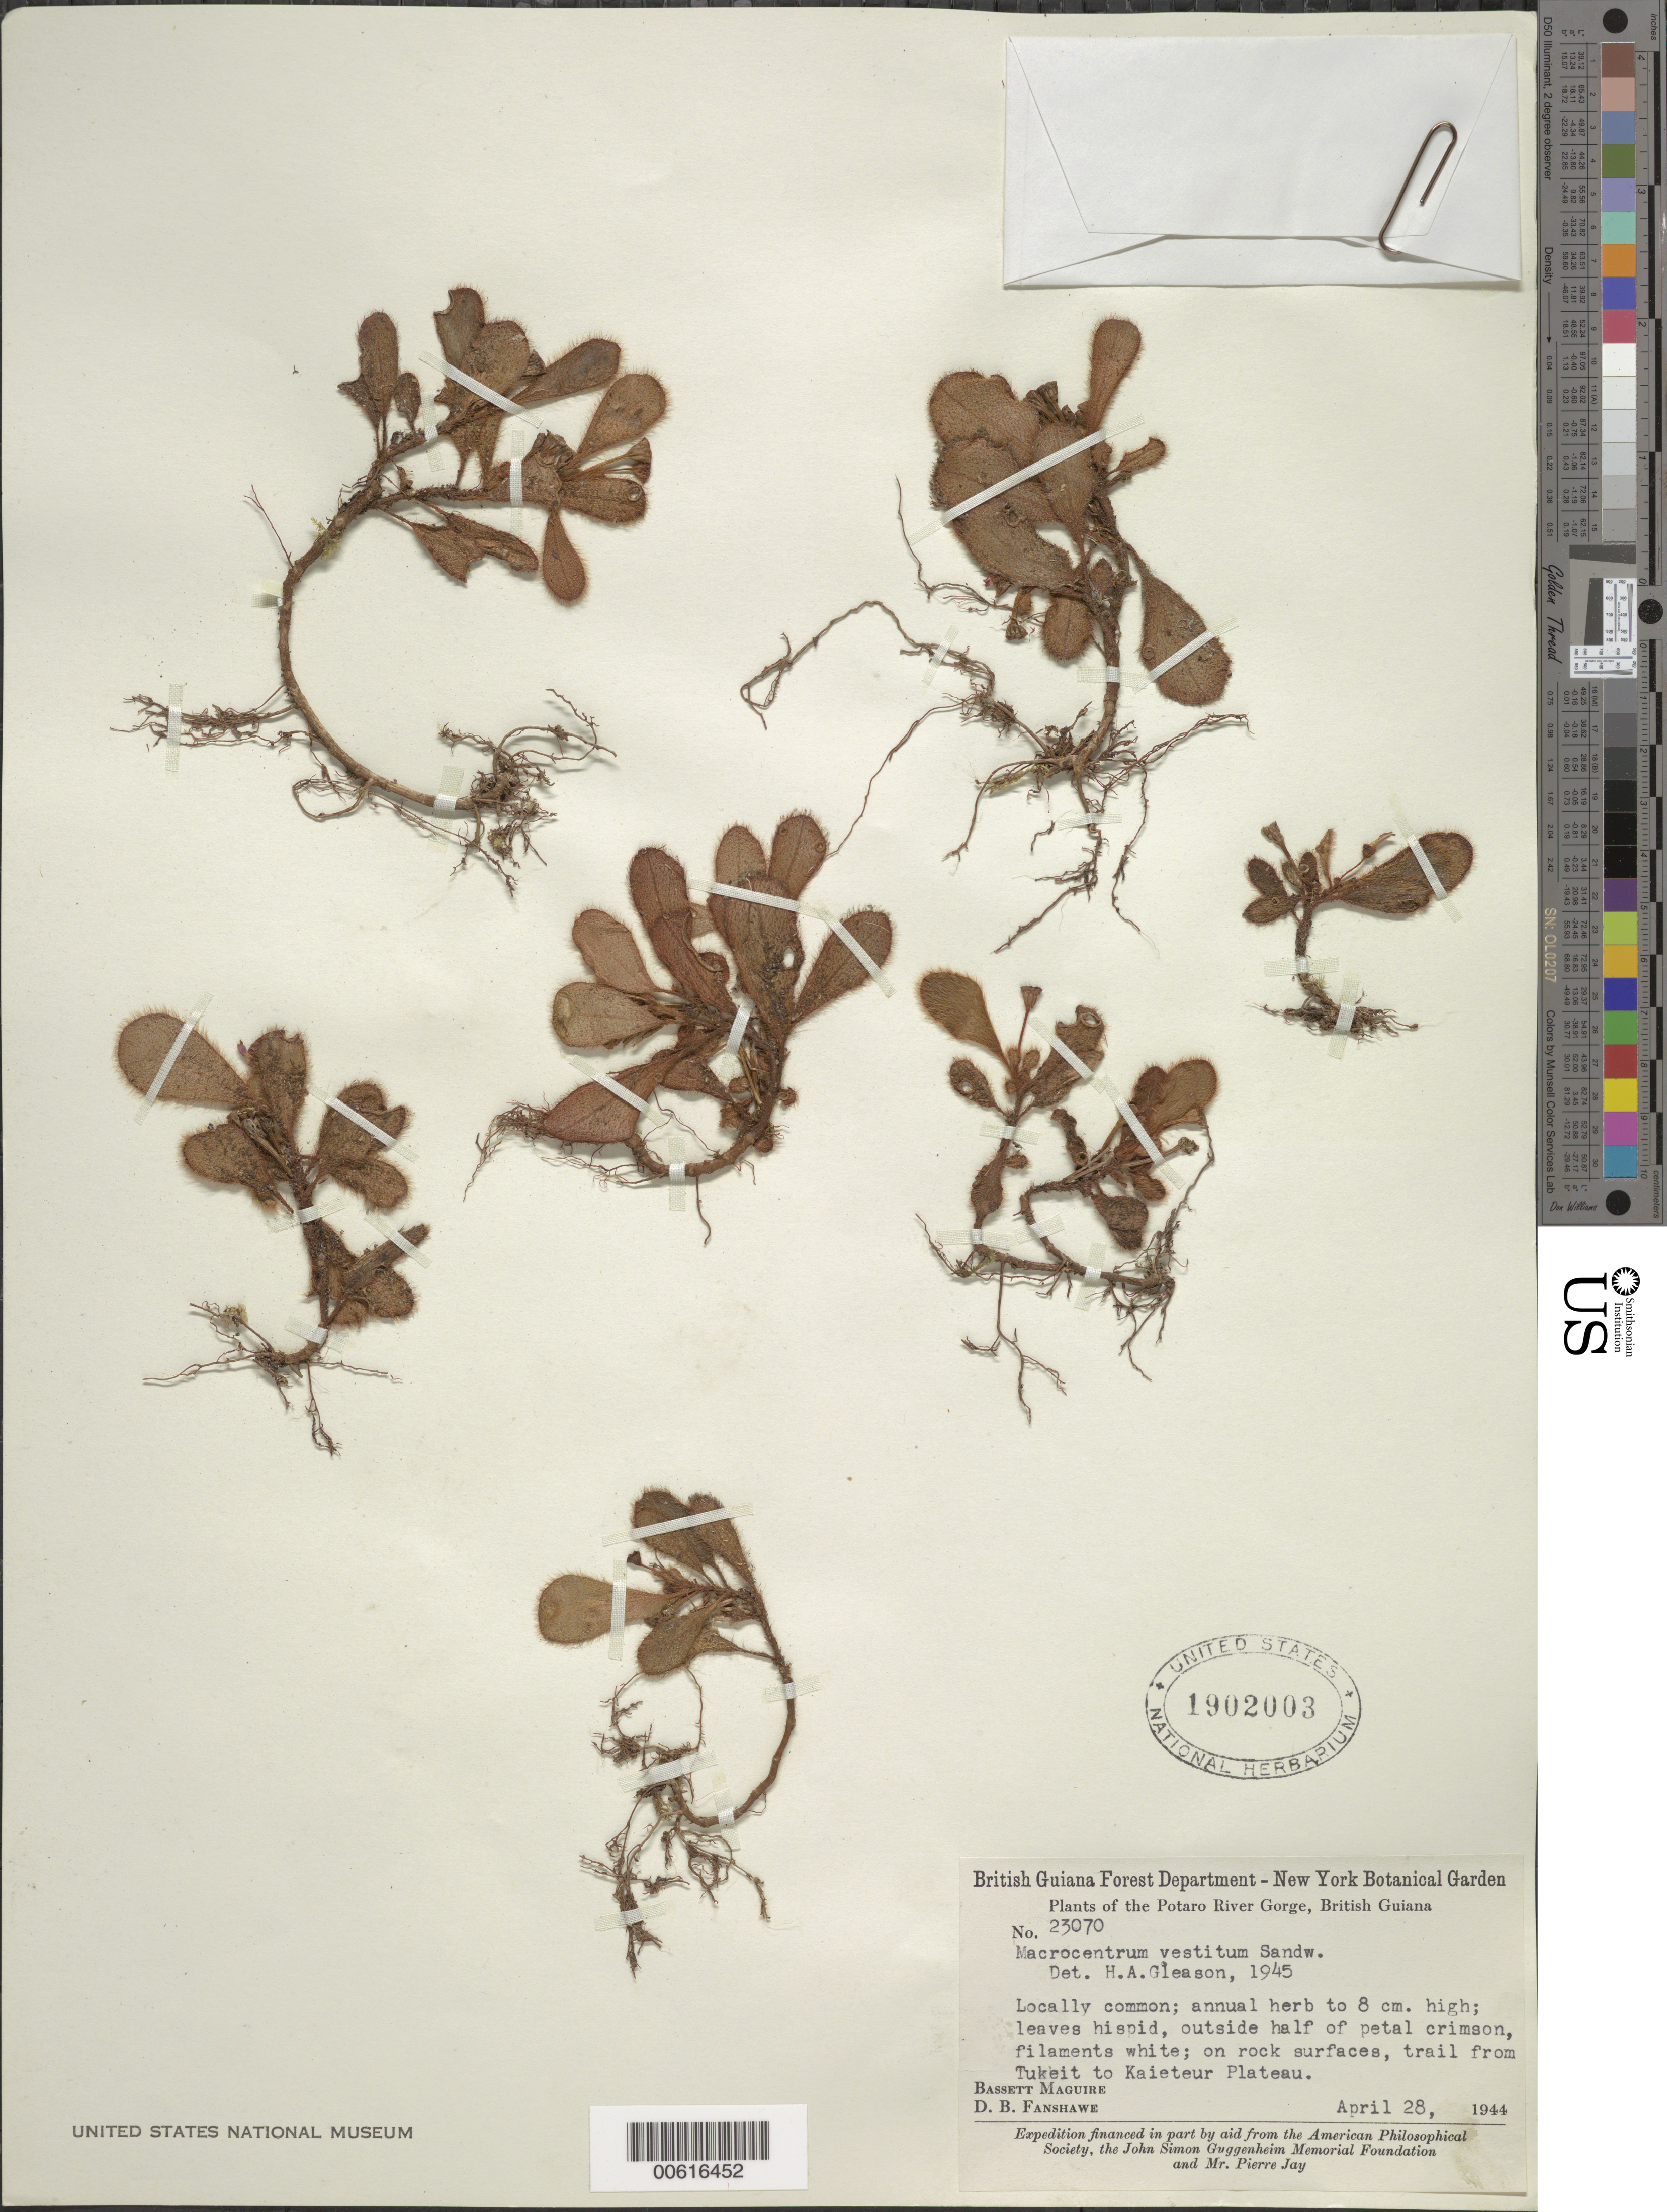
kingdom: Plantae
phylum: Tracheophyta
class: Magnoliopsida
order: Myrtales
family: Melastomataceae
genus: Macrocentrum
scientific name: Macrocentrum vestitum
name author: Sandwith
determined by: Gleason, H. A.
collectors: B. Maguire & D. B. Fanshawe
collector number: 23070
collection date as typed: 28-Apr-44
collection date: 1944-04-28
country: Guyana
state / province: Potaro-Siparuni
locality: Potaro River Gorge, trail from Tukeit to Kaiatuk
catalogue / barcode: US 1902003